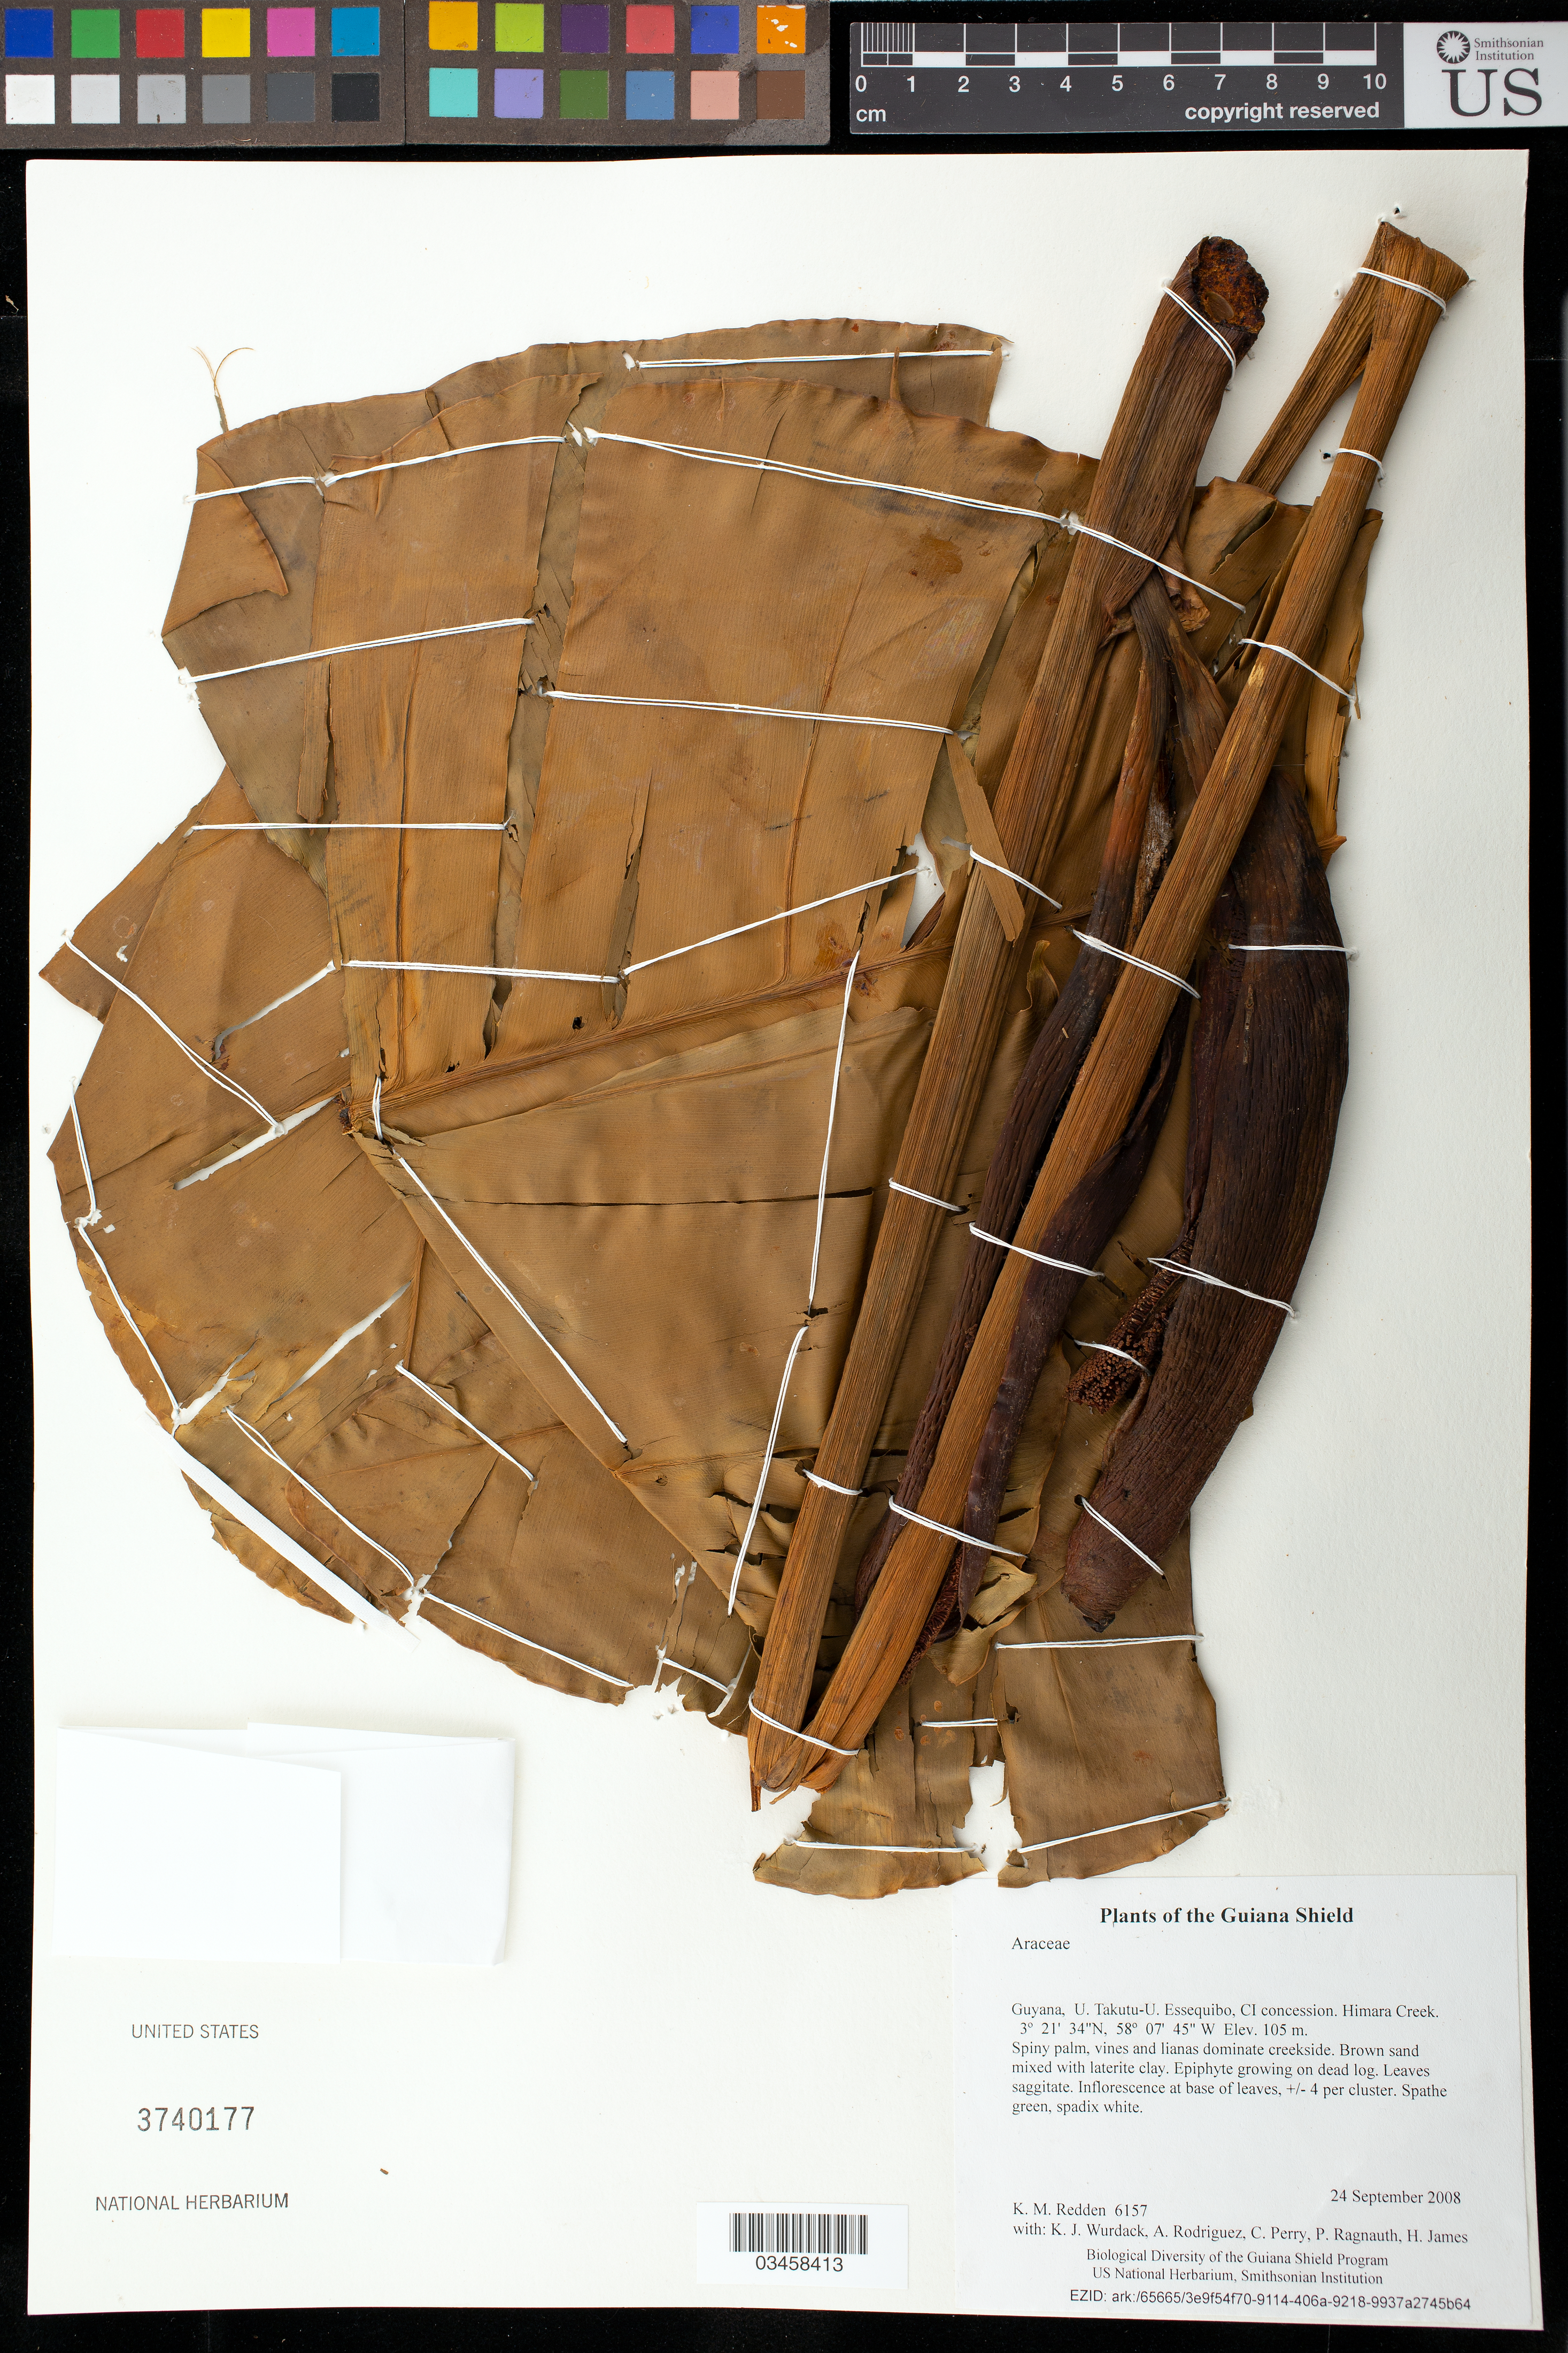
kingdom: Plantae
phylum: Tracheophyta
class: Liliopsida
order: Alismatales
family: Araceae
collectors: K. M. Redden, K. Wurdack, A. Rodriguez, C. Perry, P. Ragnauth, H. James & H. Simon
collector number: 6157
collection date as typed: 24 September 2008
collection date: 2008-09-24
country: Guyana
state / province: U. Takutu-U. Essequibo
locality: CI concession. Himara Creek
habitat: Spiny palm, vines and lianas dominate creekside. Brown sand mixed with laterite clay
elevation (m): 105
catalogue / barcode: US 3740177